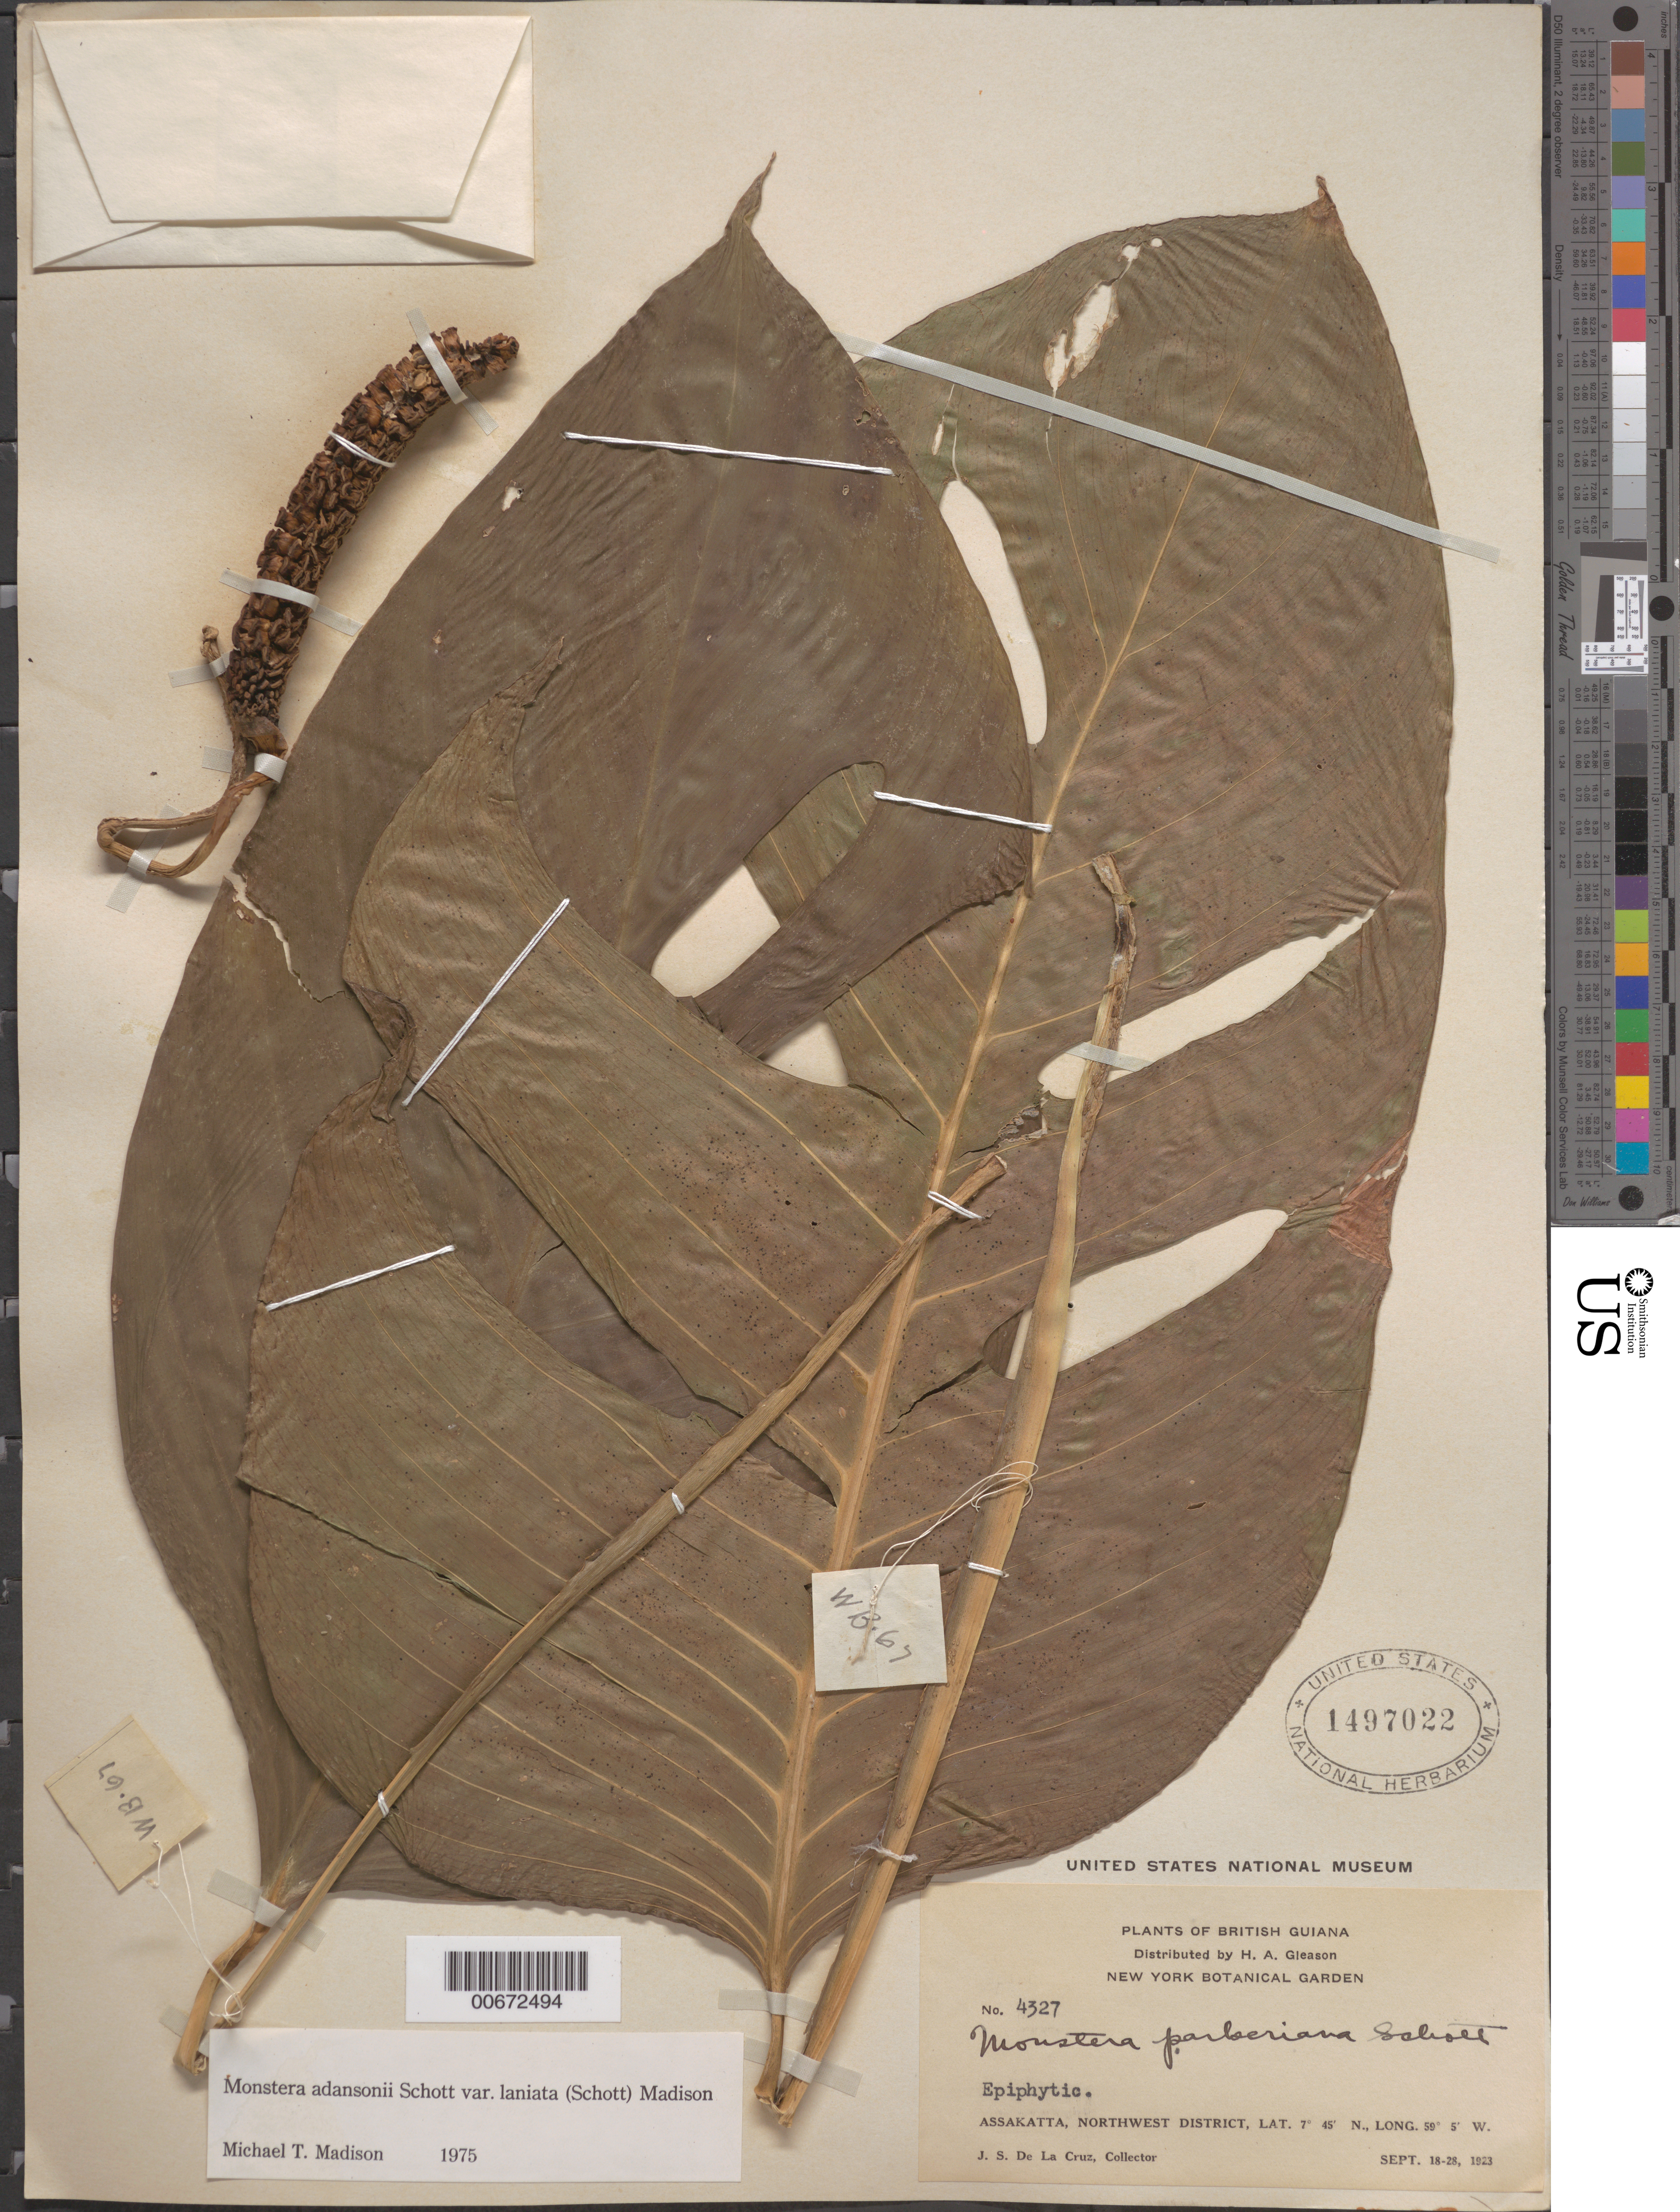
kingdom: Plantae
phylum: Tracheophyta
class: Liliopsida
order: Alismatales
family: Araceae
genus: Monstera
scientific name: Monstera adansonii var. laniata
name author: Schott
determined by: Madison, Michael T.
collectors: J. S. de la Cruz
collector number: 4327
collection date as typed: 18-Sep-23 to 28-Sep-23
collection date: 1923-09-18/1923-09-28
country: Guyana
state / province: Barima-Waini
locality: Assakatta, NW District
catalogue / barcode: US 1497022